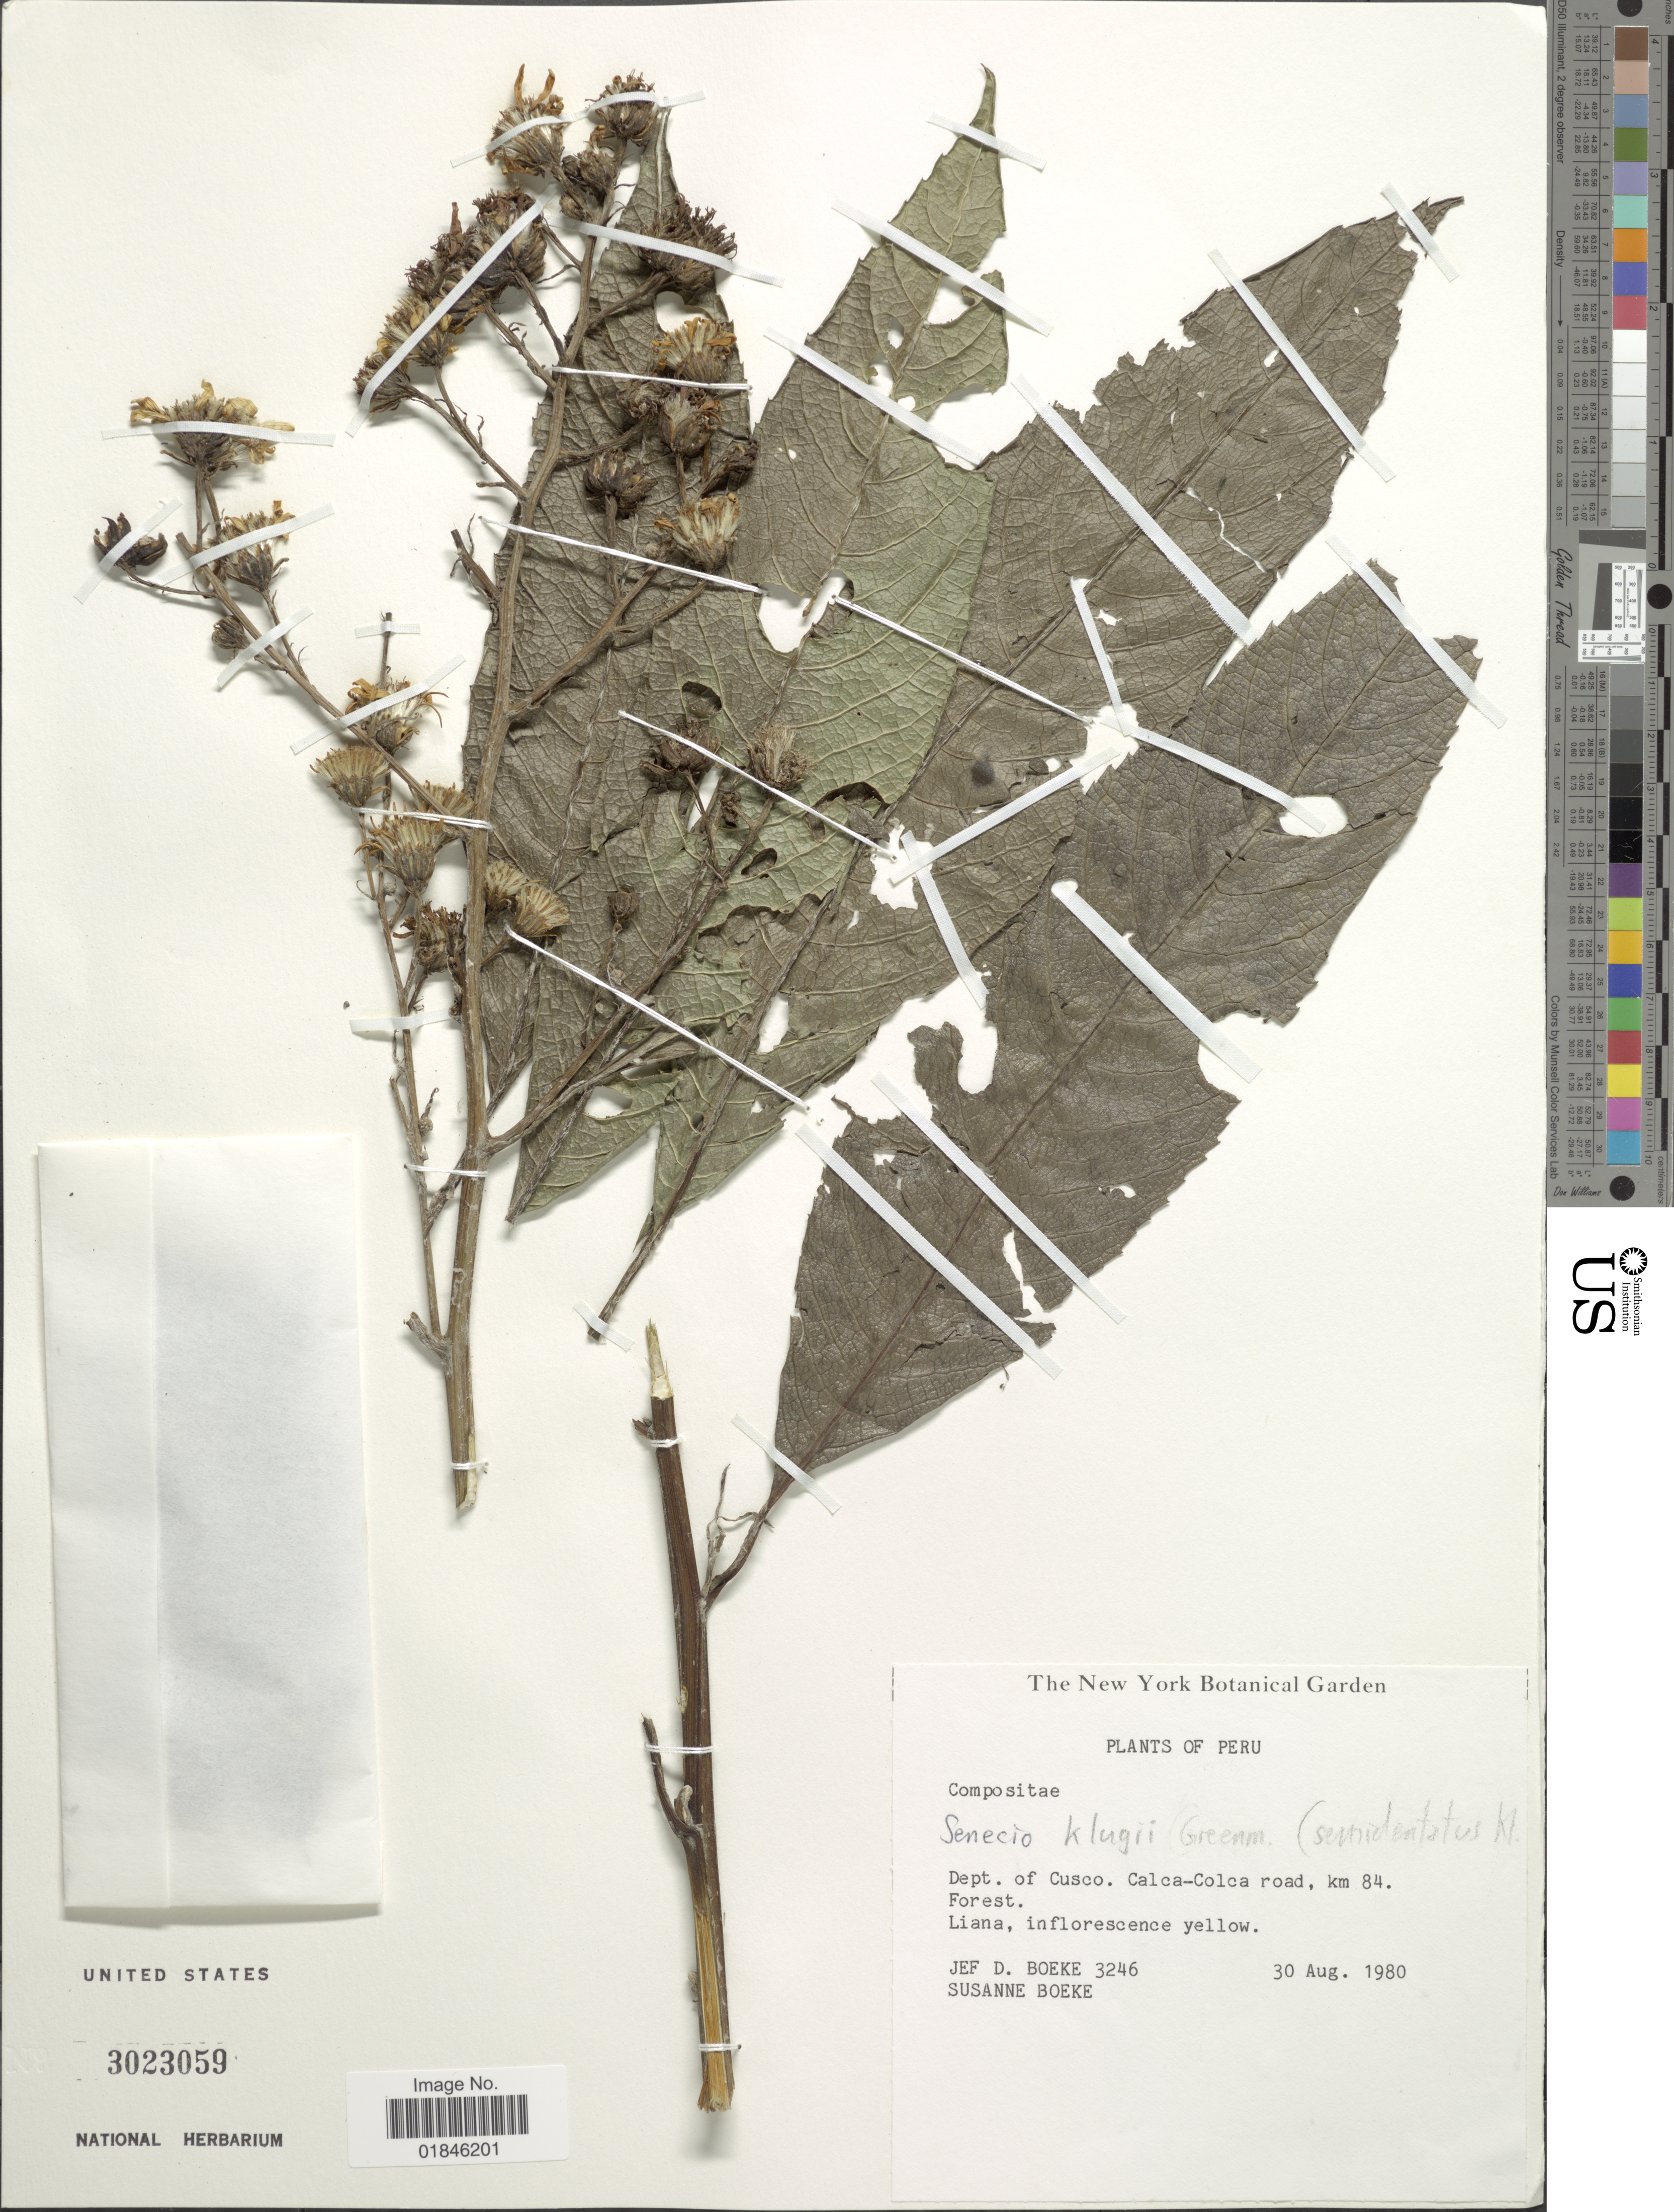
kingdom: Plantae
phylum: Tracheophyta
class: Magnoliopsida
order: Asterales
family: Asteraceae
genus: Pentacalia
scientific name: Pentacalia reflexa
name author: (Kunth) Cuatrec.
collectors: J. Boeke & S. Boeke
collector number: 3246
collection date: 1980-08-30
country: Peru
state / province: Cusco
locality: Dept. of Cusco. Calca-Colca road, km 84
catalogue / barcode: US 3023059